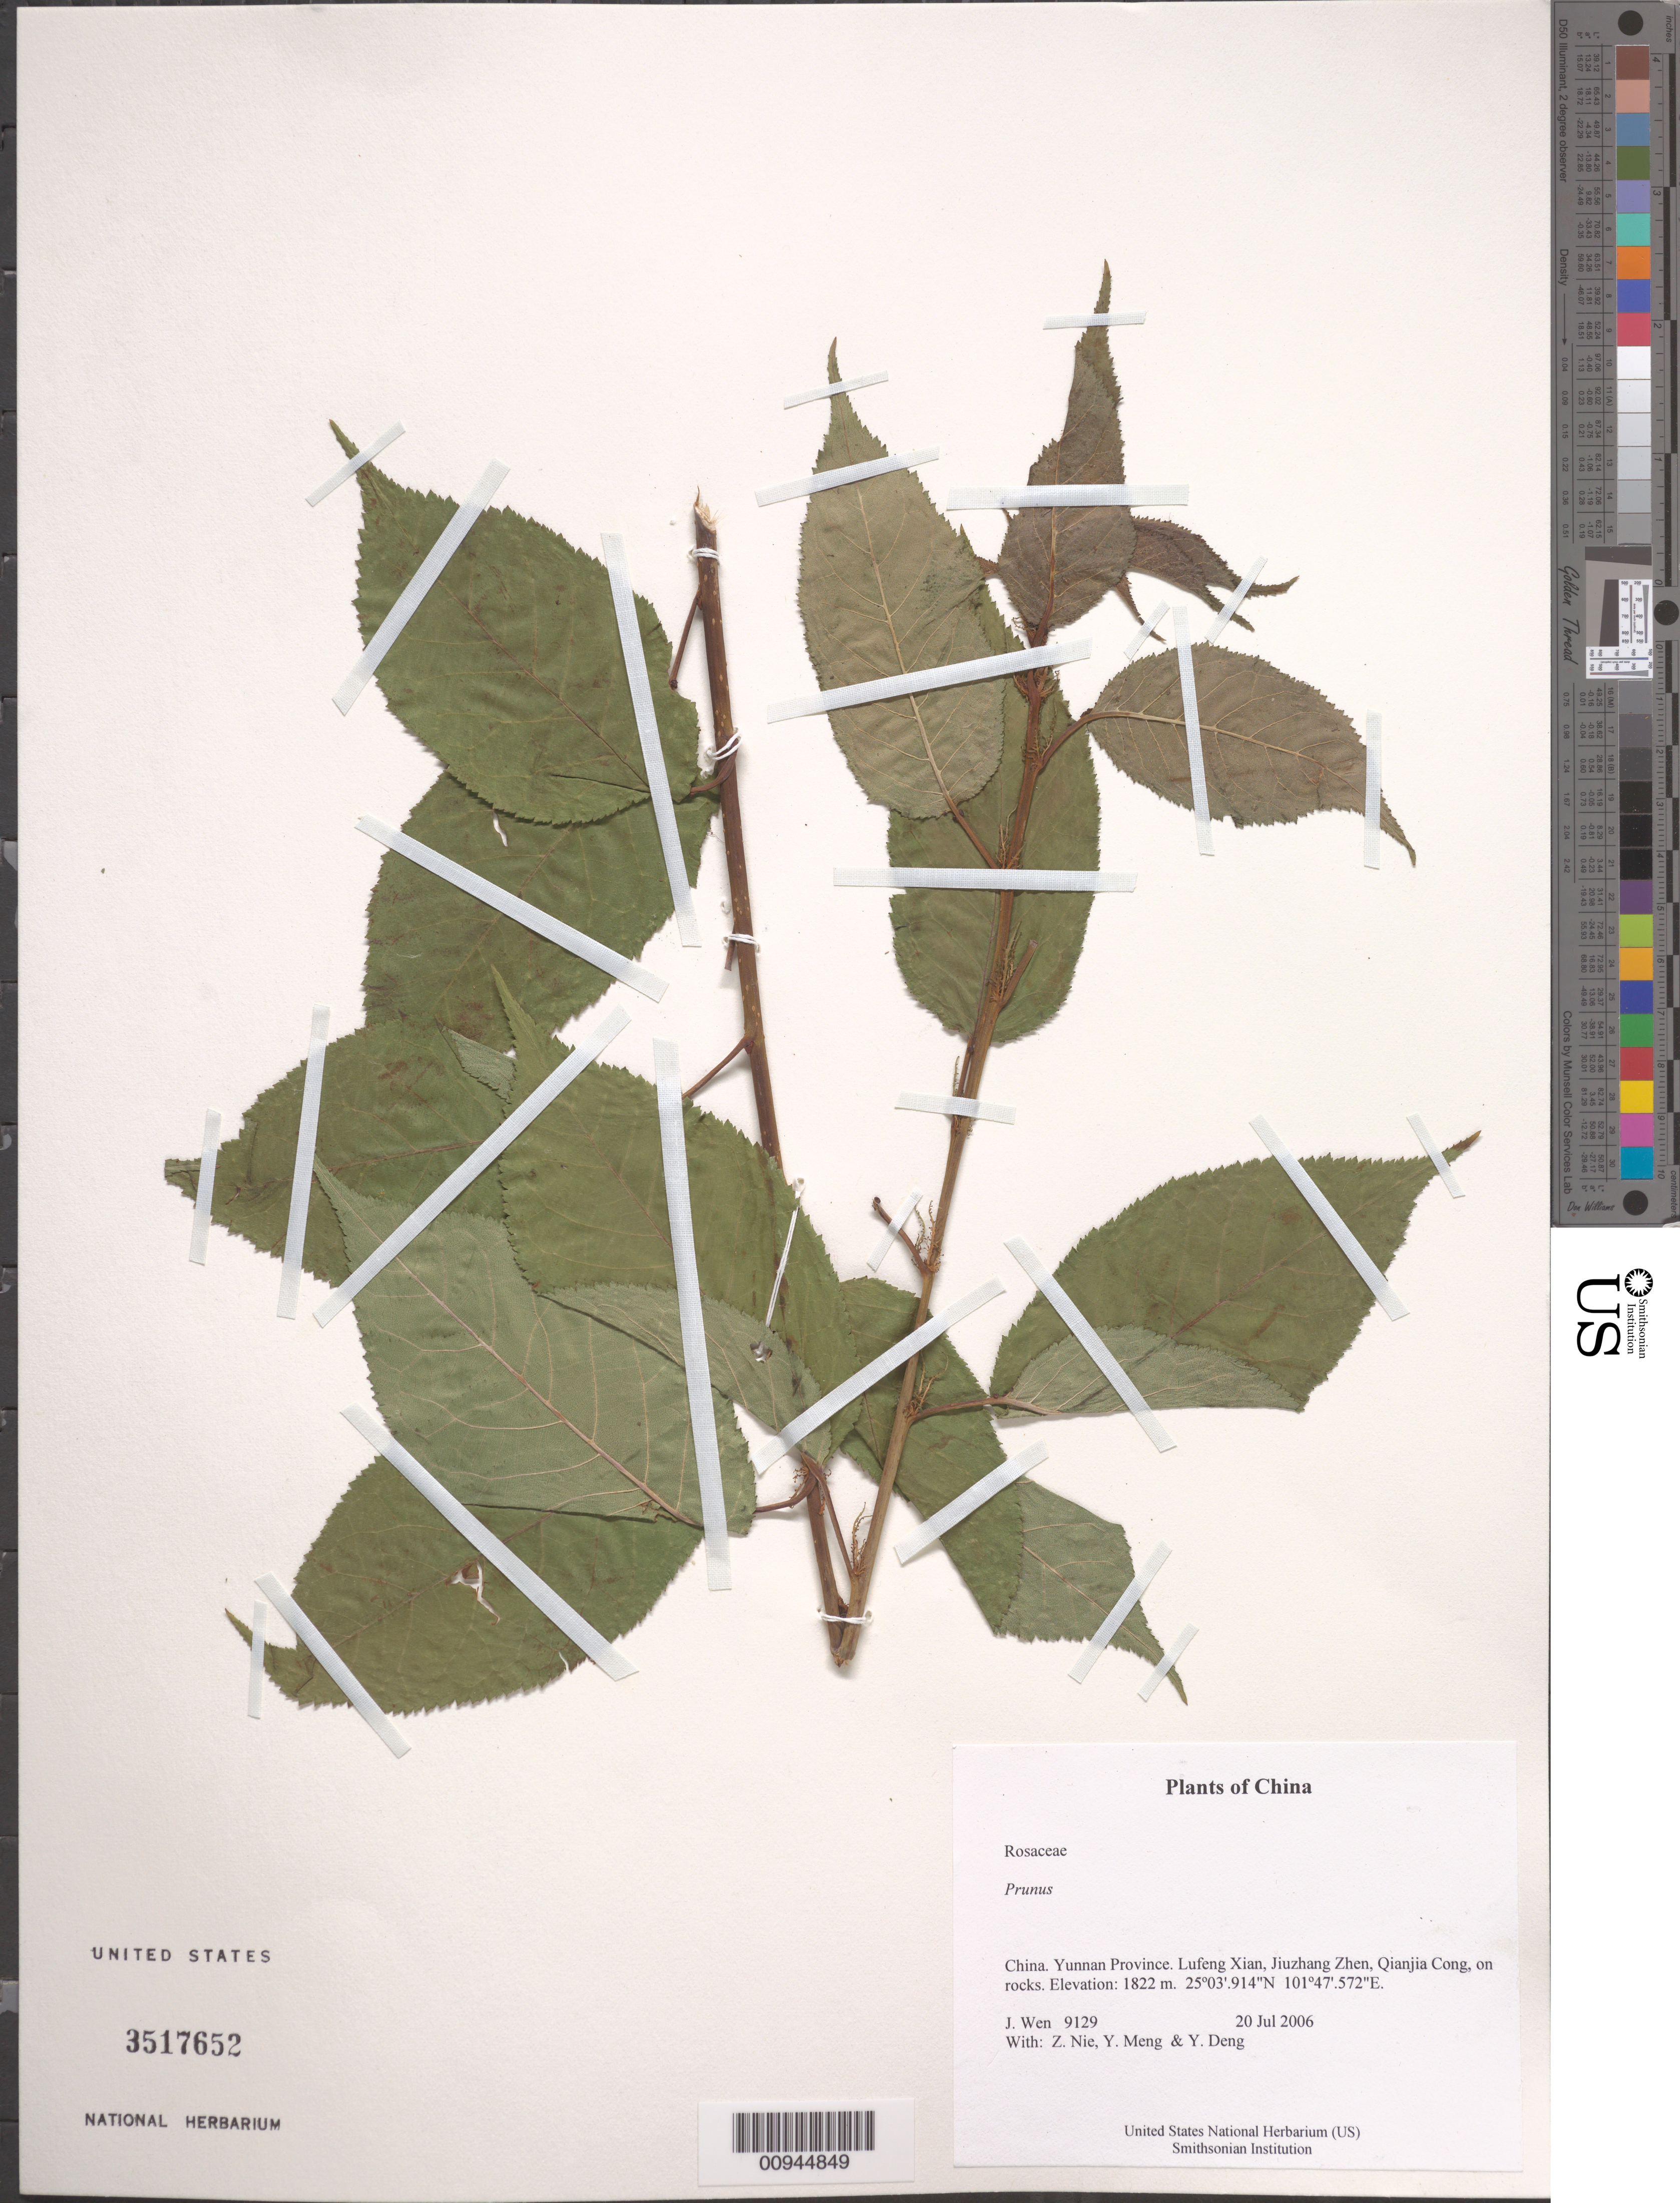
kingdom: Plantae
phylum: Tracheophyta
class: Magnoliopsida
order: Rosales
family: Rosaceae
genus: Prunus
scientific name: Prunus sp.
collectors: J. Wen, Z. Nie, Y. Meng & Y. Deng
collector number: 9129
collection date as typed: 20 Jul 2006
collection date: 2006-07-20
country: China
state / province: Yunnan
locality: Yunnan Province. Lufeng Xian, Jiuzhang Zhen, Qianjia Cong, on rocks.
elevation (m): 1822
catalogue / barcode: US 3517652